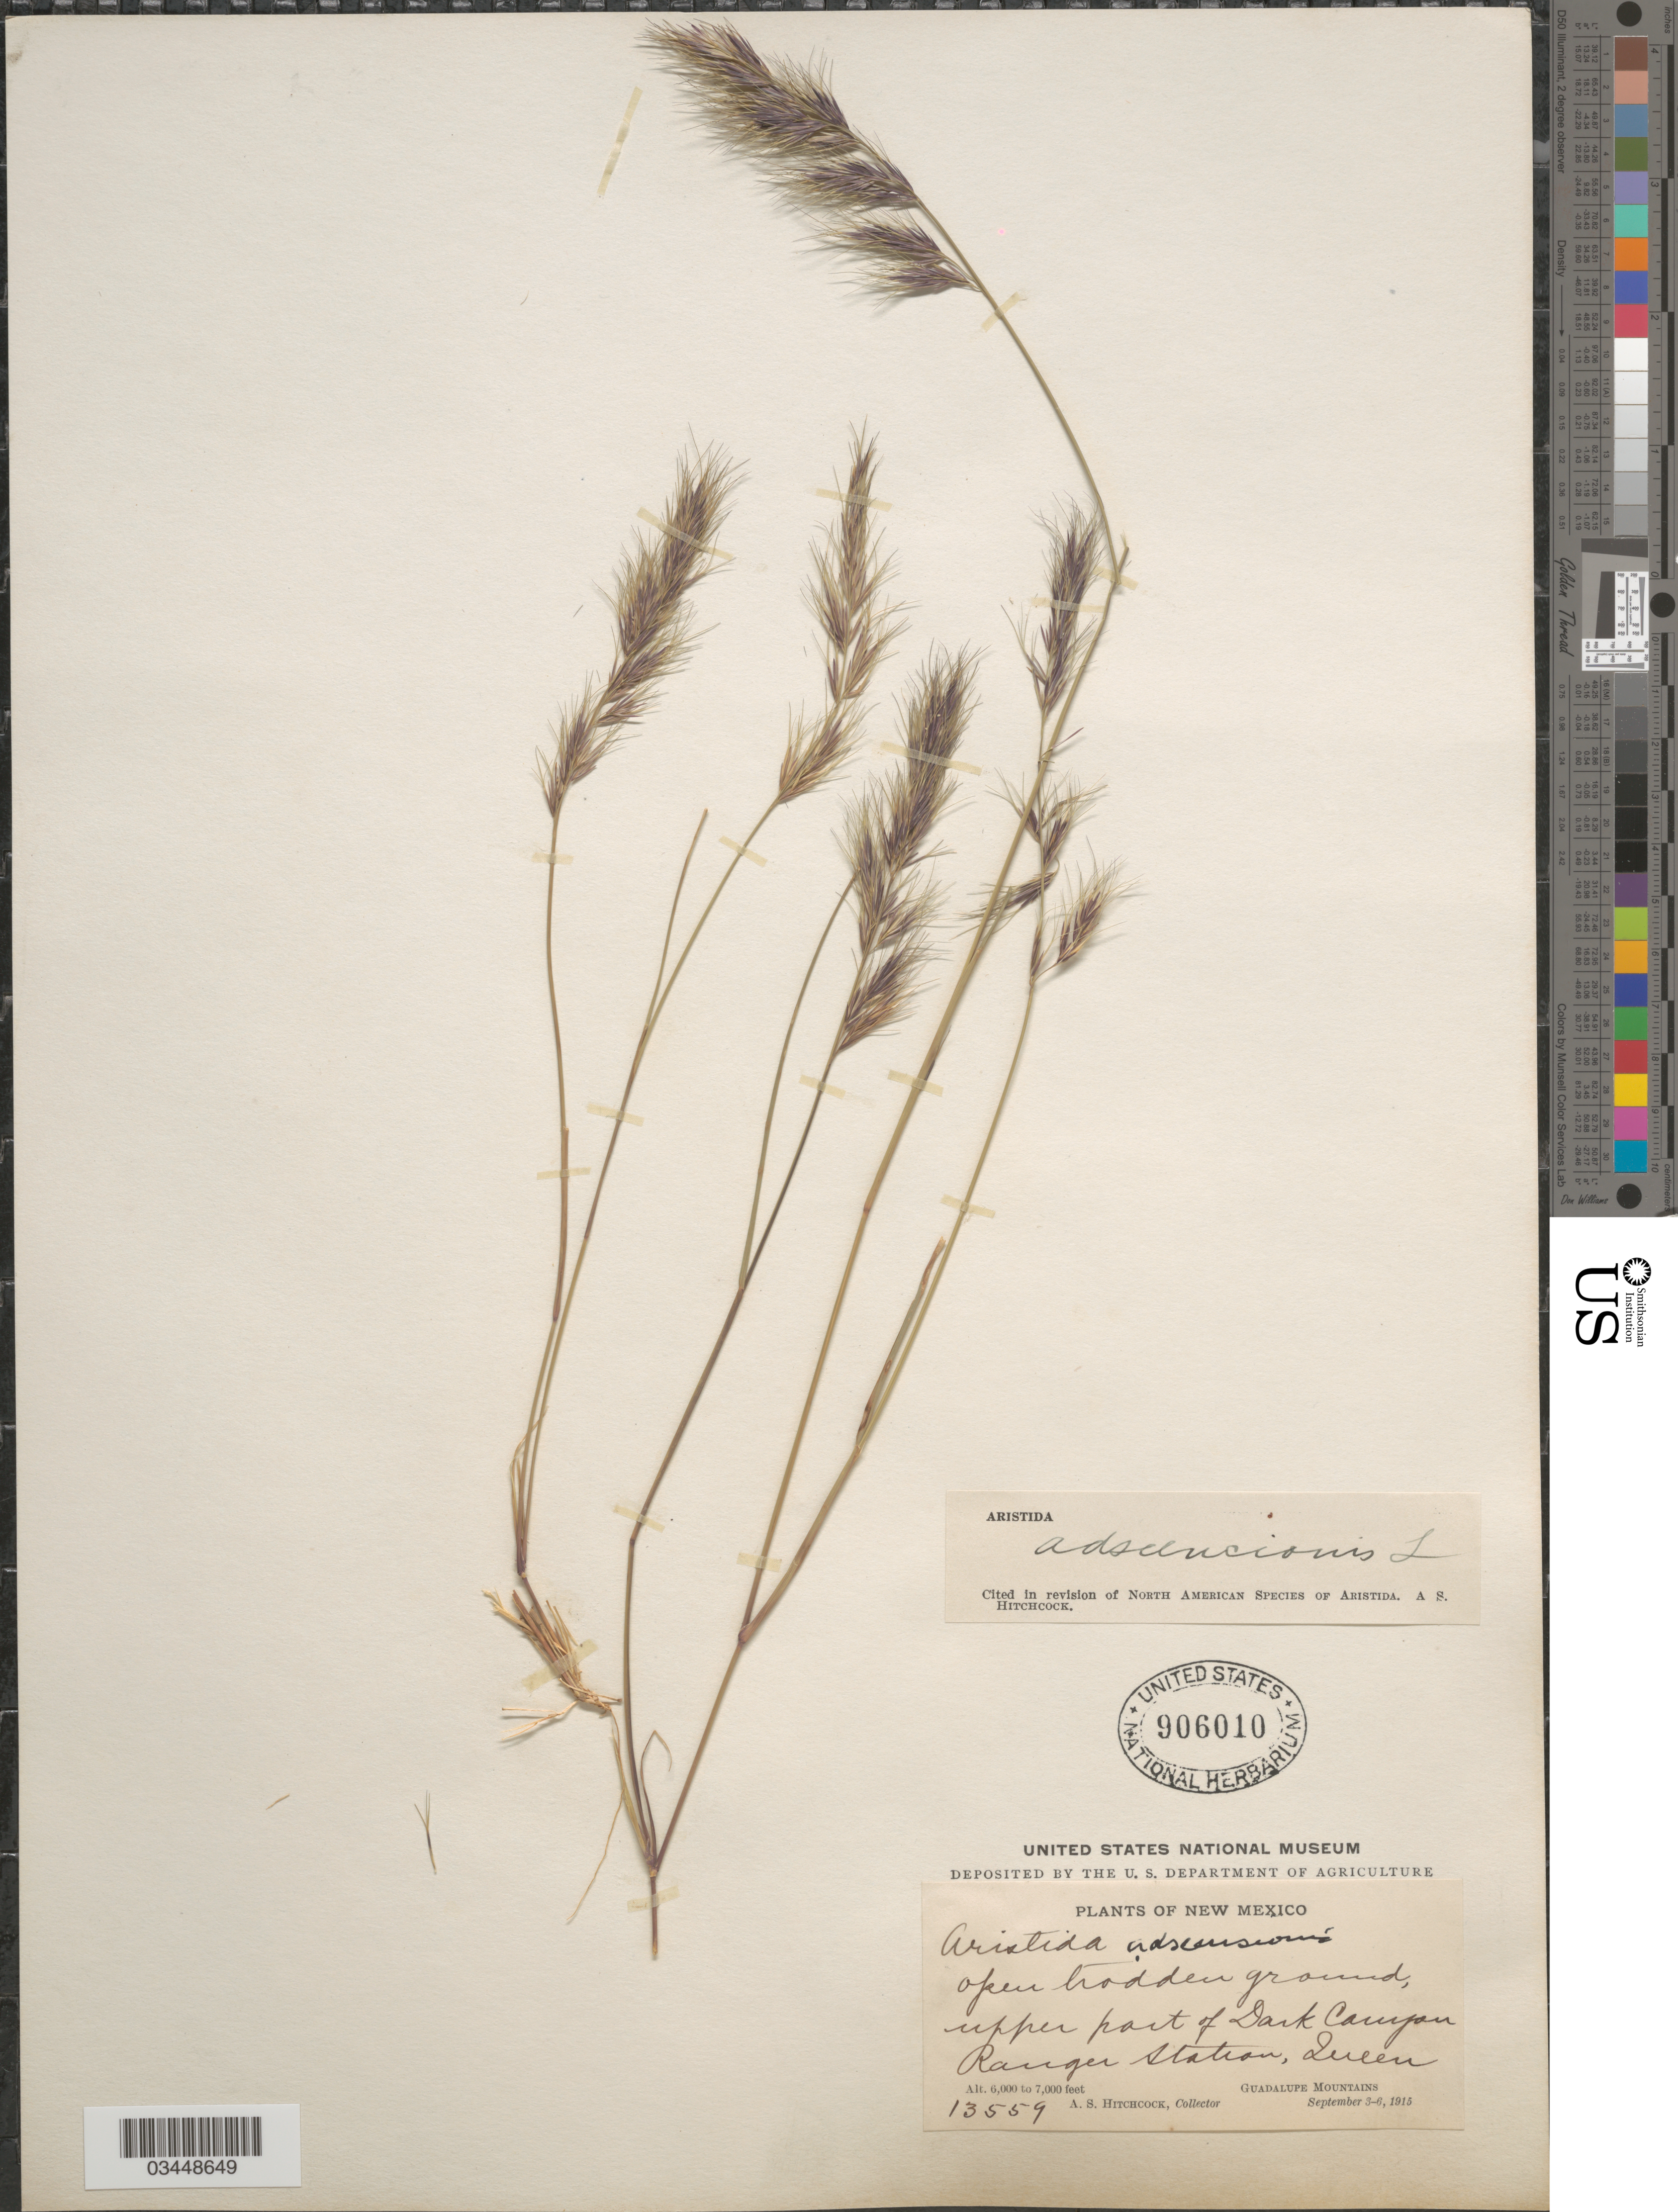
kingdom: Plantae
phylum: Tracheophyta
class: Liliopsida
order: Poales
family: Poaceae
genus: Aristida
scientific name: Aristida adscensionis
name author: L.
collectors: A. S. Hitchcock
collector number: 13559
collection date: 1915-09-03/1915-09-06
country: United States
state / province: New Mexico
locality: Upper part of Dark Canyon, Ranger Station, Queen. Guadalupe Mountains.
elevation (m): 1829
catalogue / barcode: US 906010